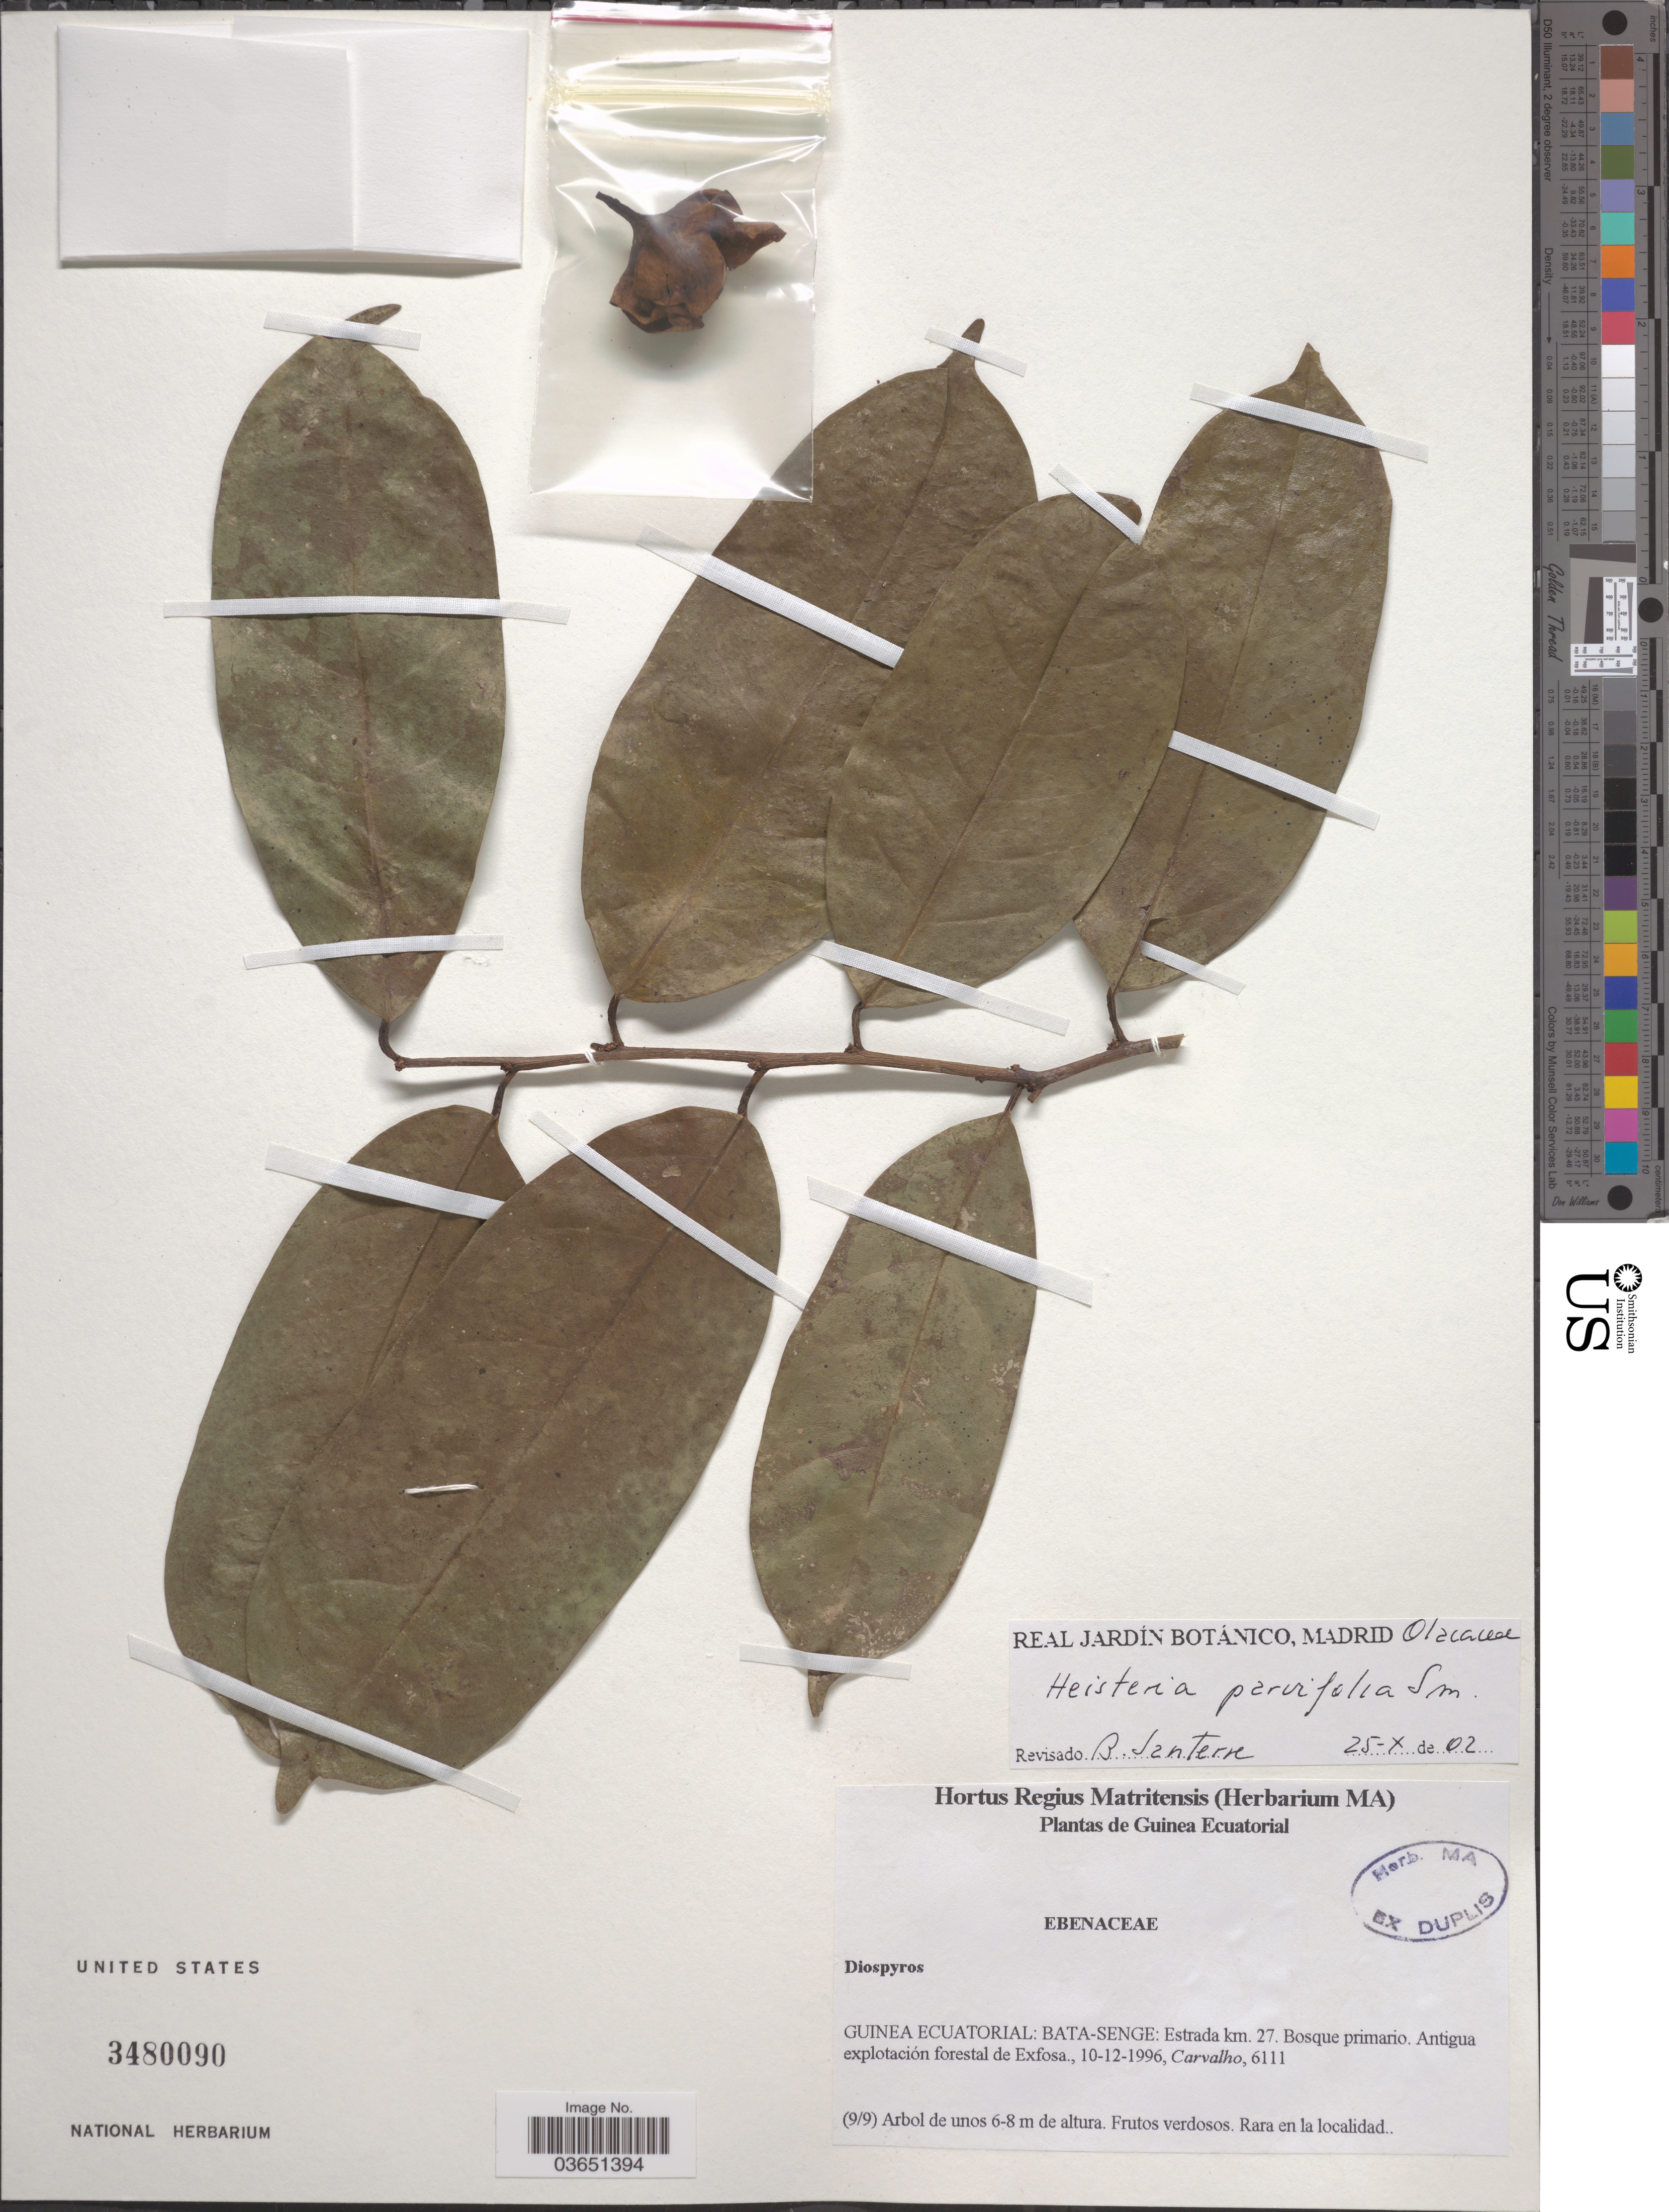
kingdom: Plantae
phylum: Tracheophyta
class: Magnoliopsida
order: Santalales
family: Erythropalaceae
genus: Heisteria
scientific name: Heisteria parvifolia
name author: Sm.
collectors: Carvalho, --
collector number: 6111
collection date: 1996-12-10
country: Equatorial Guinea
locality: Bata-Senge: Estrada km. 27.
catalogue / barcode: US 3480090